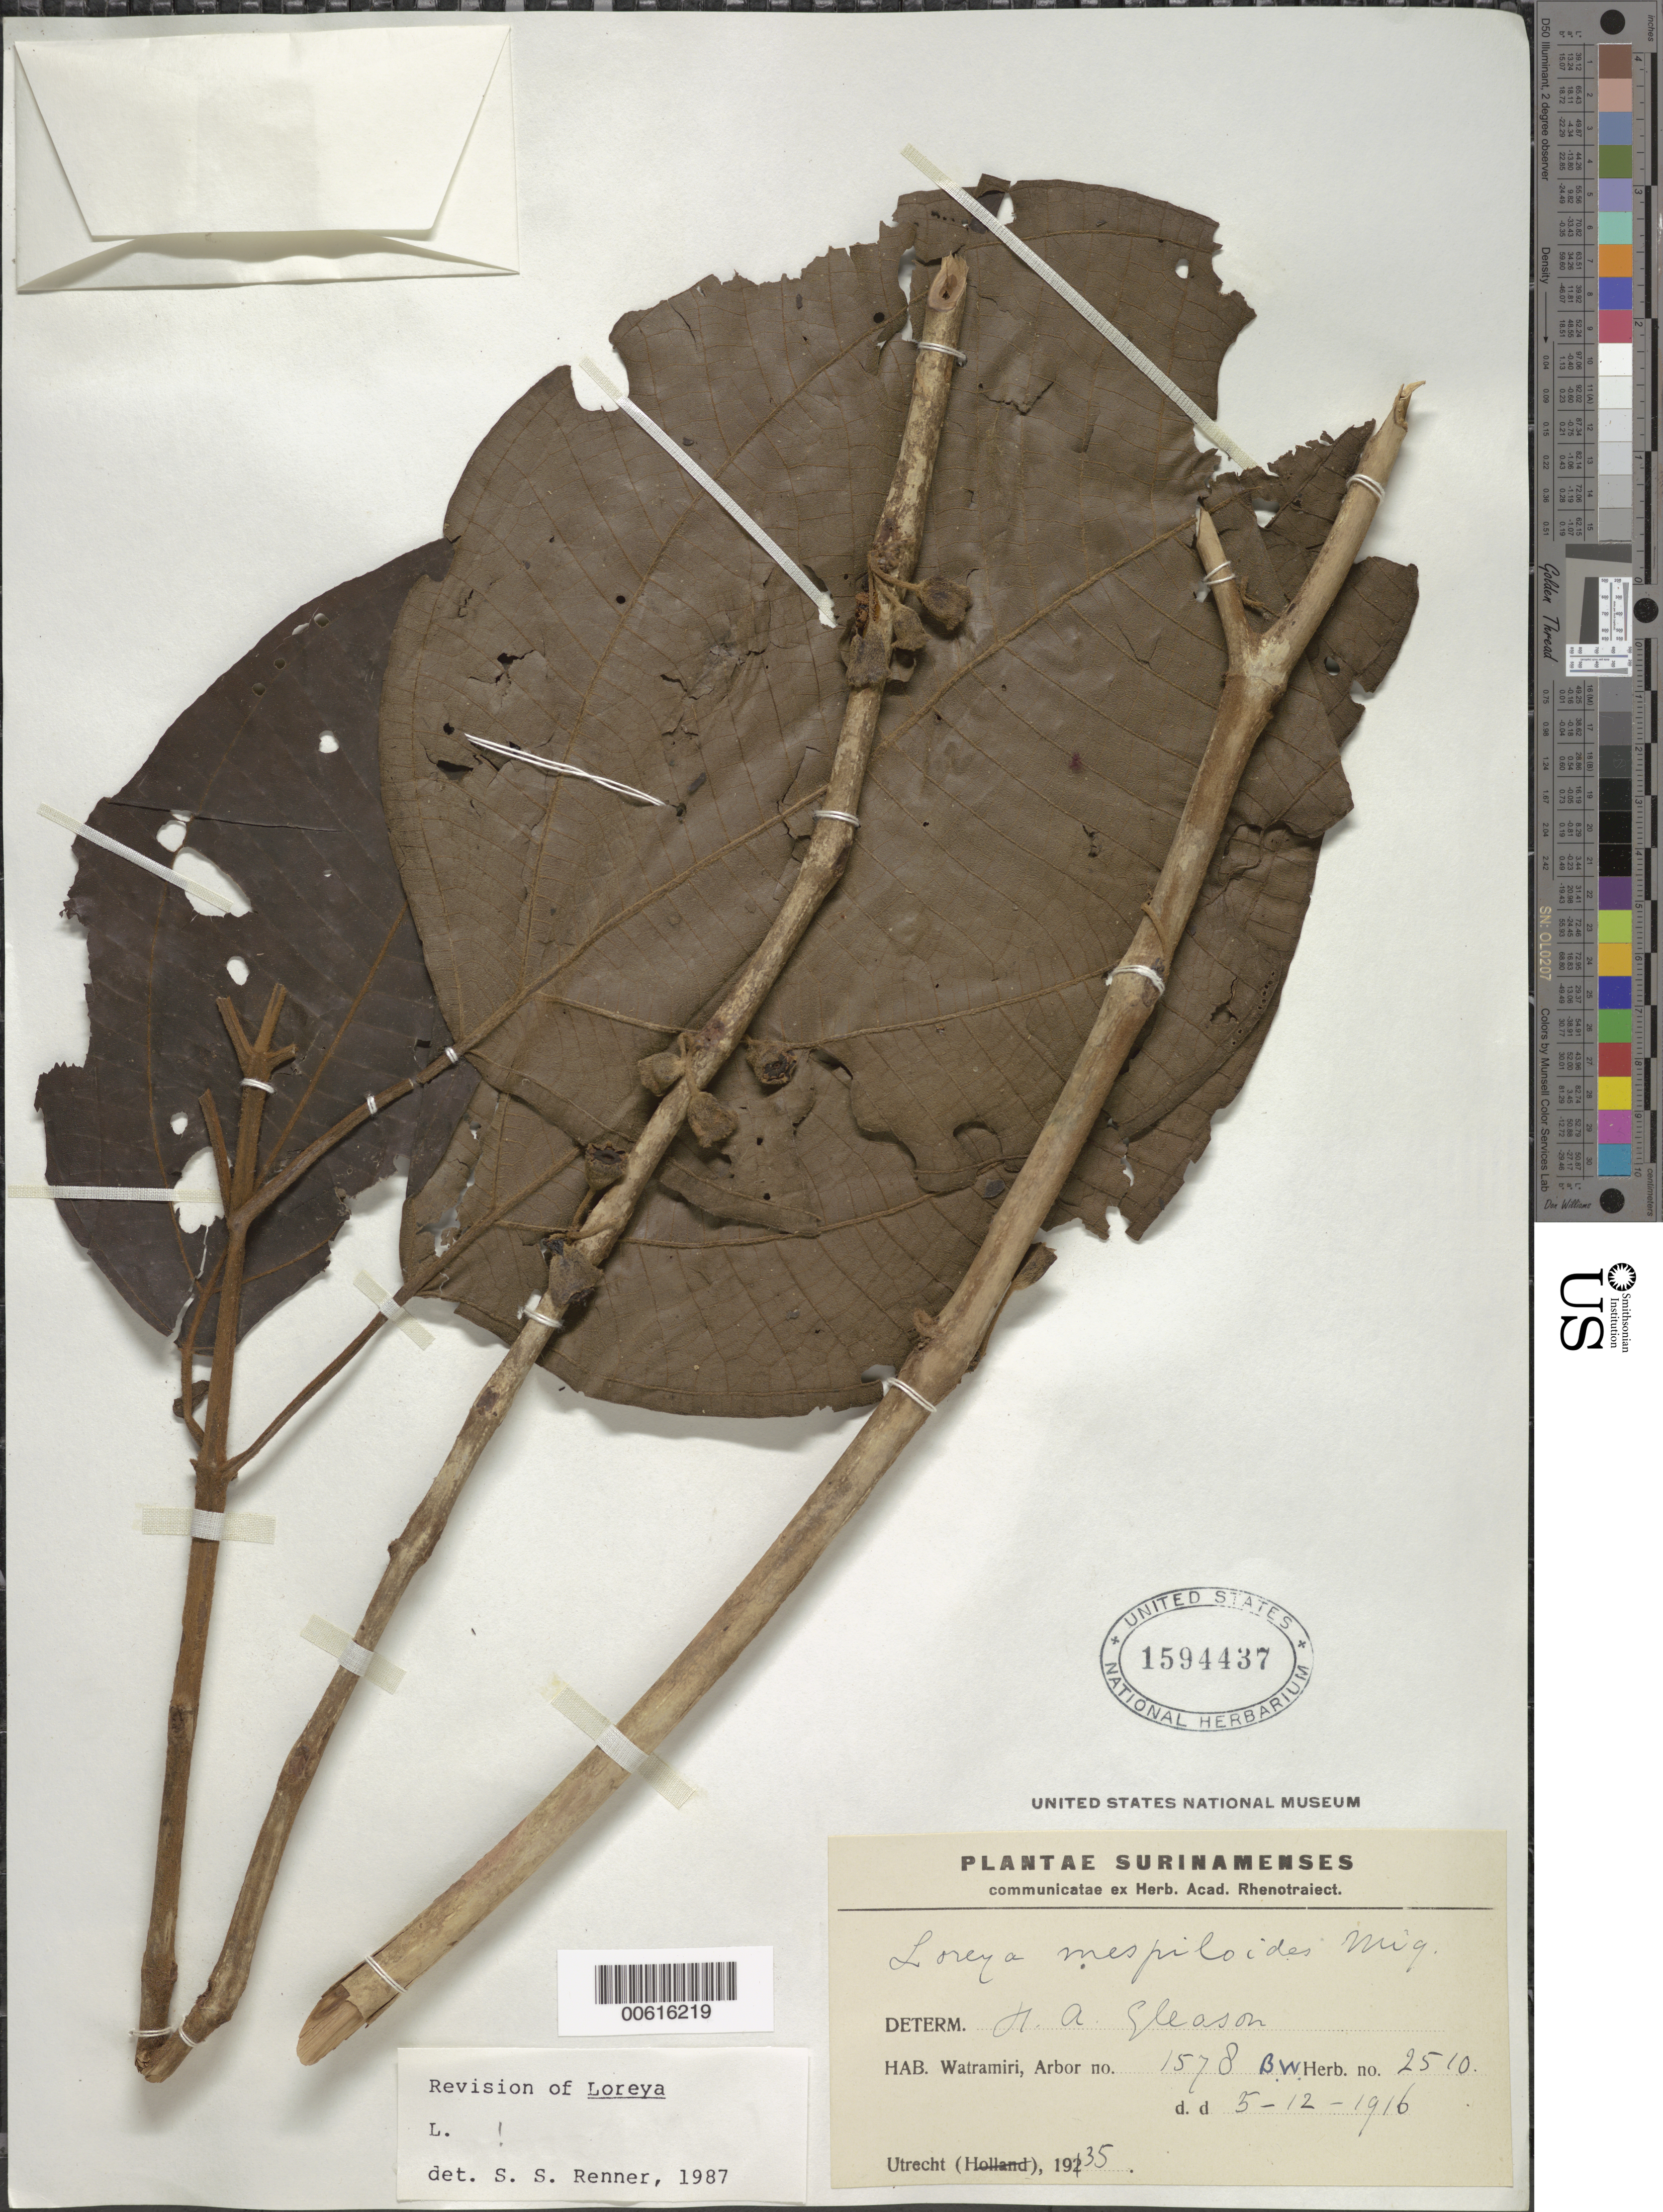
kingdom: Plantae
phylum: Tracheophyta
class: Magnoliopsida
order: Myrtales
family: Melastomataceae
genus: Bellucia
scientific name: Bellucia mespiloides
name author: (Miq.) J.F. Macbr.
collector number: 2510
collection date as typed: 5-Dec-16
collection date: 1916-12-05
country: Suriname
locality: Watramiri, Forest Reserve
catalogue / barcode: US 1594437